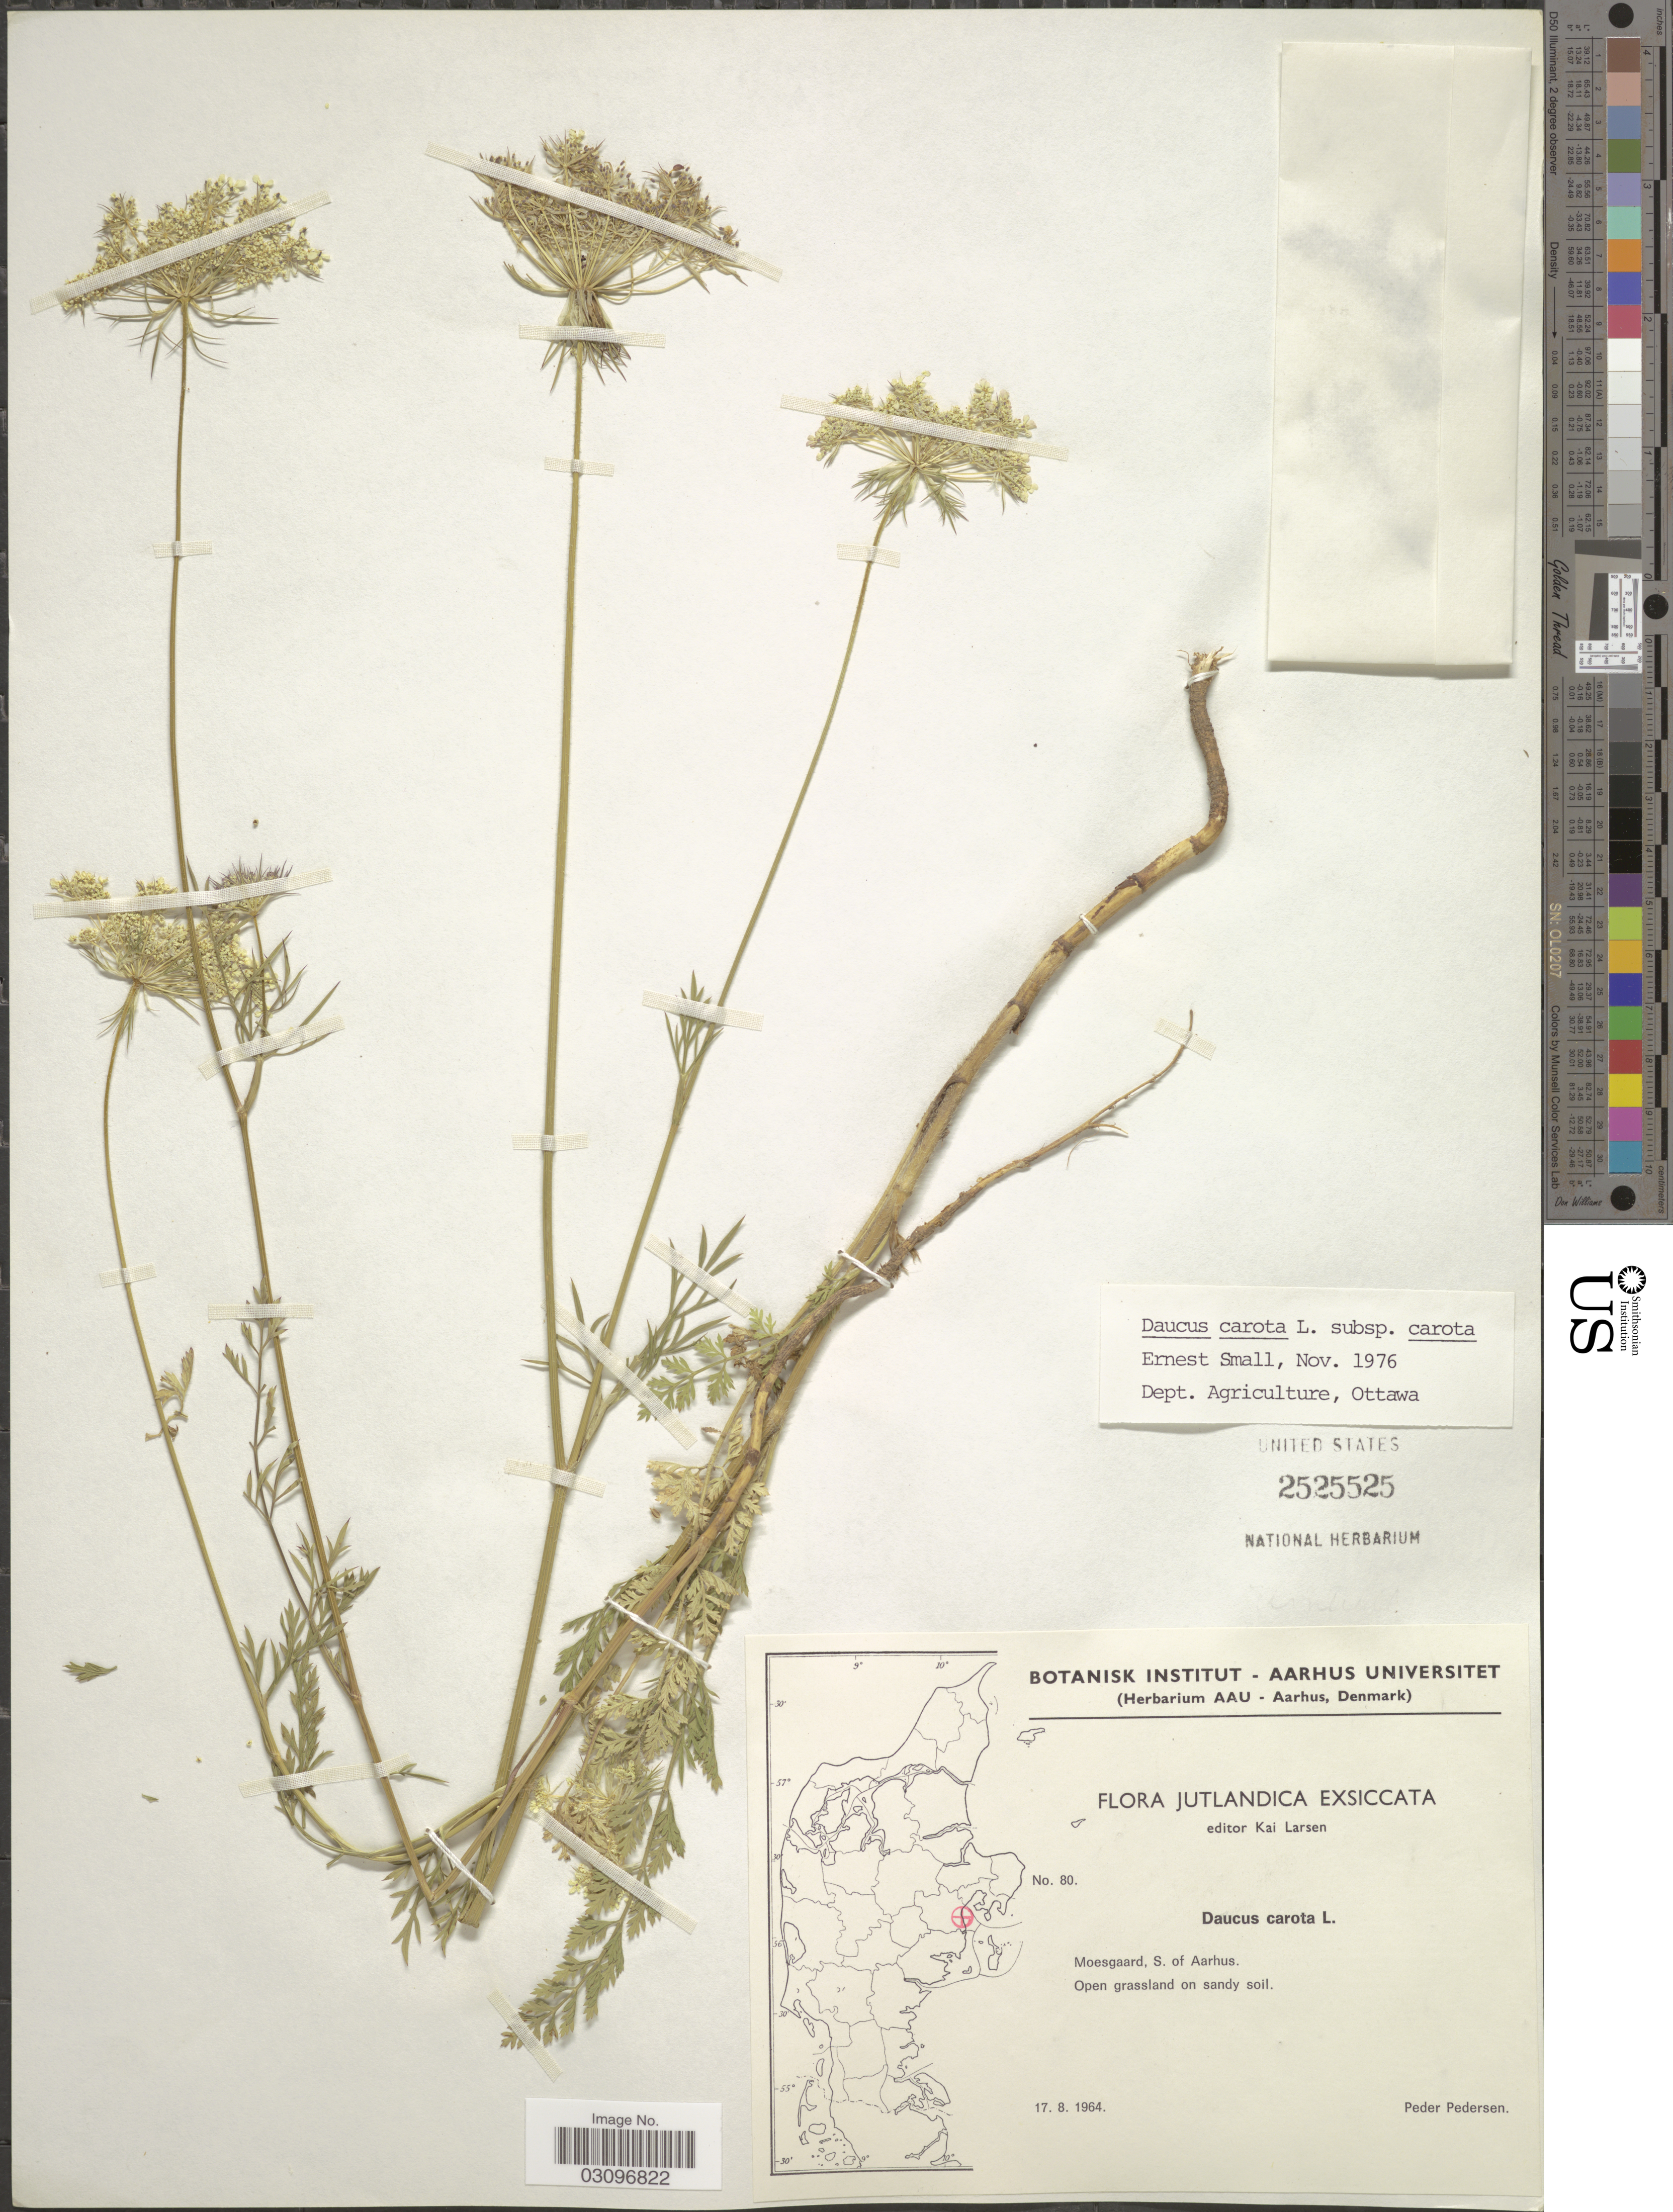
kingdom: Plantae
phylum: Tracheophyta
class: Magnoliopsida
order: Apiales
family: Apiaceae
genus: Daucus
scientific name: Daucus carota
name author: L.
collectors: P. Pedersen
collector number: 80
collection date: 1964-08-17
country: Denmark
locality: Jutlandica. Moesgaard, S. of Aarhus.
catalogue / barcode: US 2525525